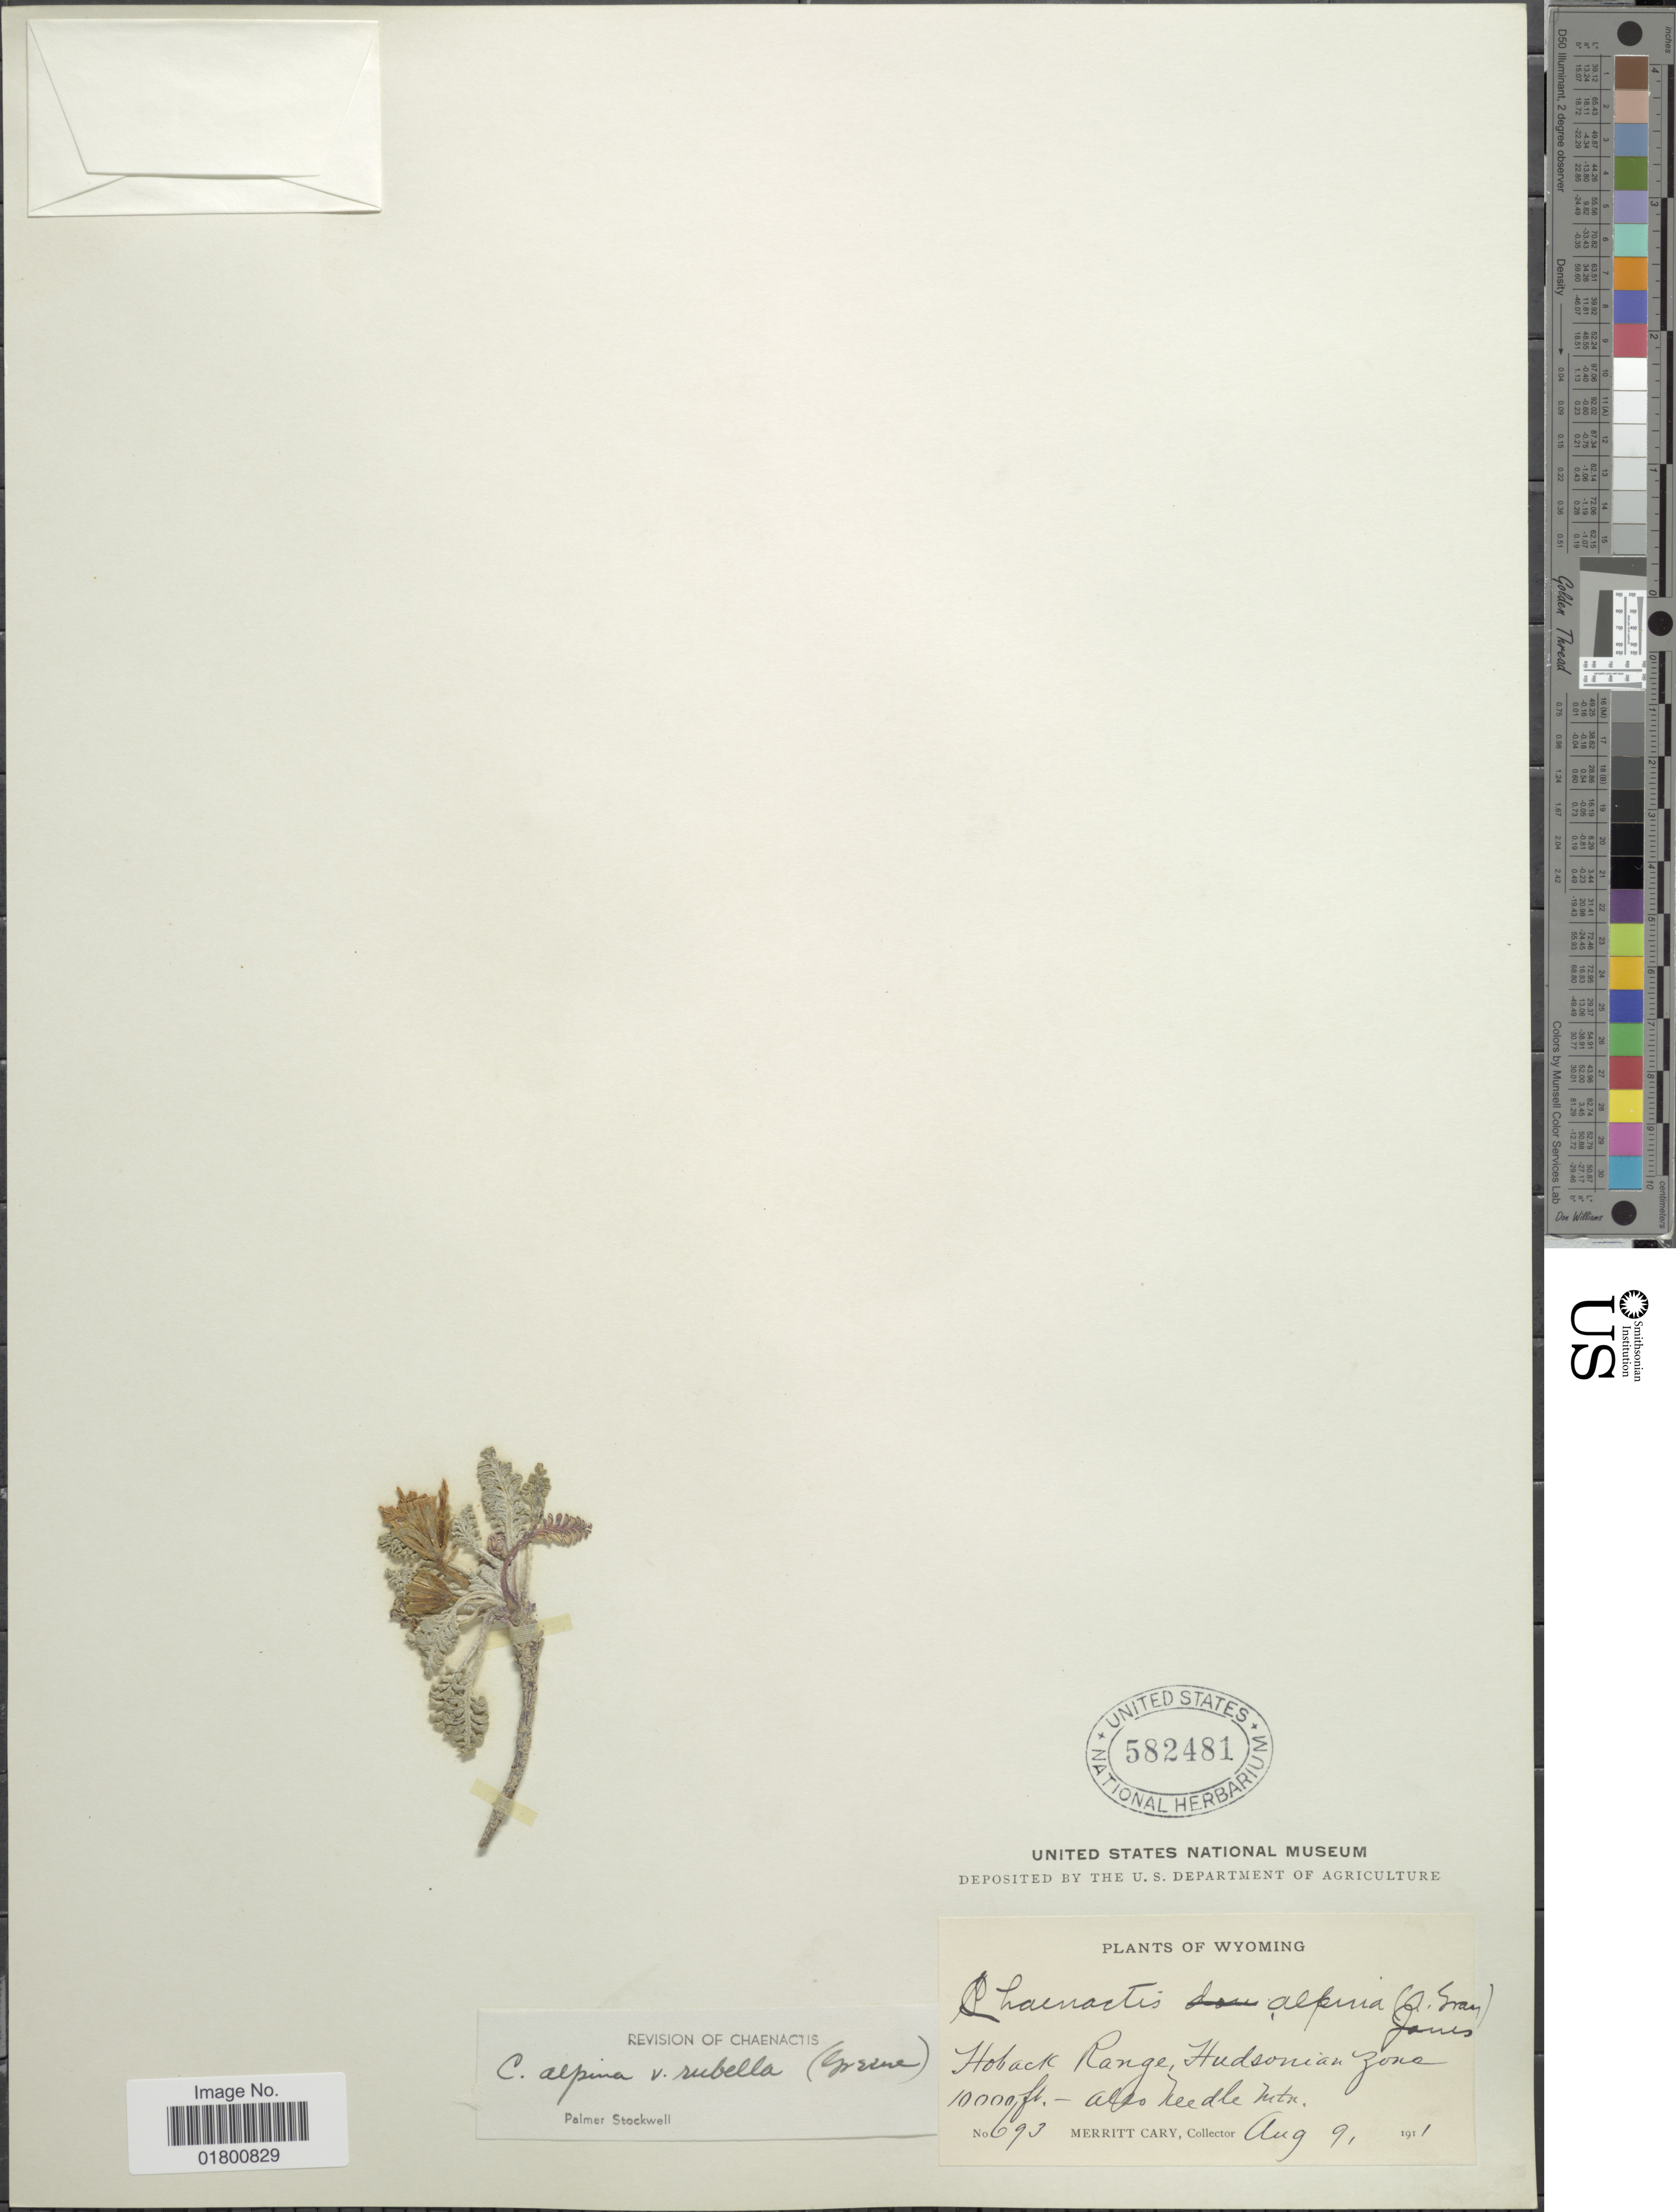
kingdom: Plantae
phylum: Tracheophyta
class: Magnoliopsida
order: Asterales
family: Asteraceae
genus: Chaenactis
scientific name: Chaenactis alpina var. rubella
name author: (Greene) Stockw.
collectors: M. Cary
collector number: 693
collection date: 1911-08-09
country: United States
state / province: Wyoming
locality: Hoback Range, Hudsonian Zone, Alto Needle Mtn.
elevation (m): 3048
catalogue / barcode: US 582481